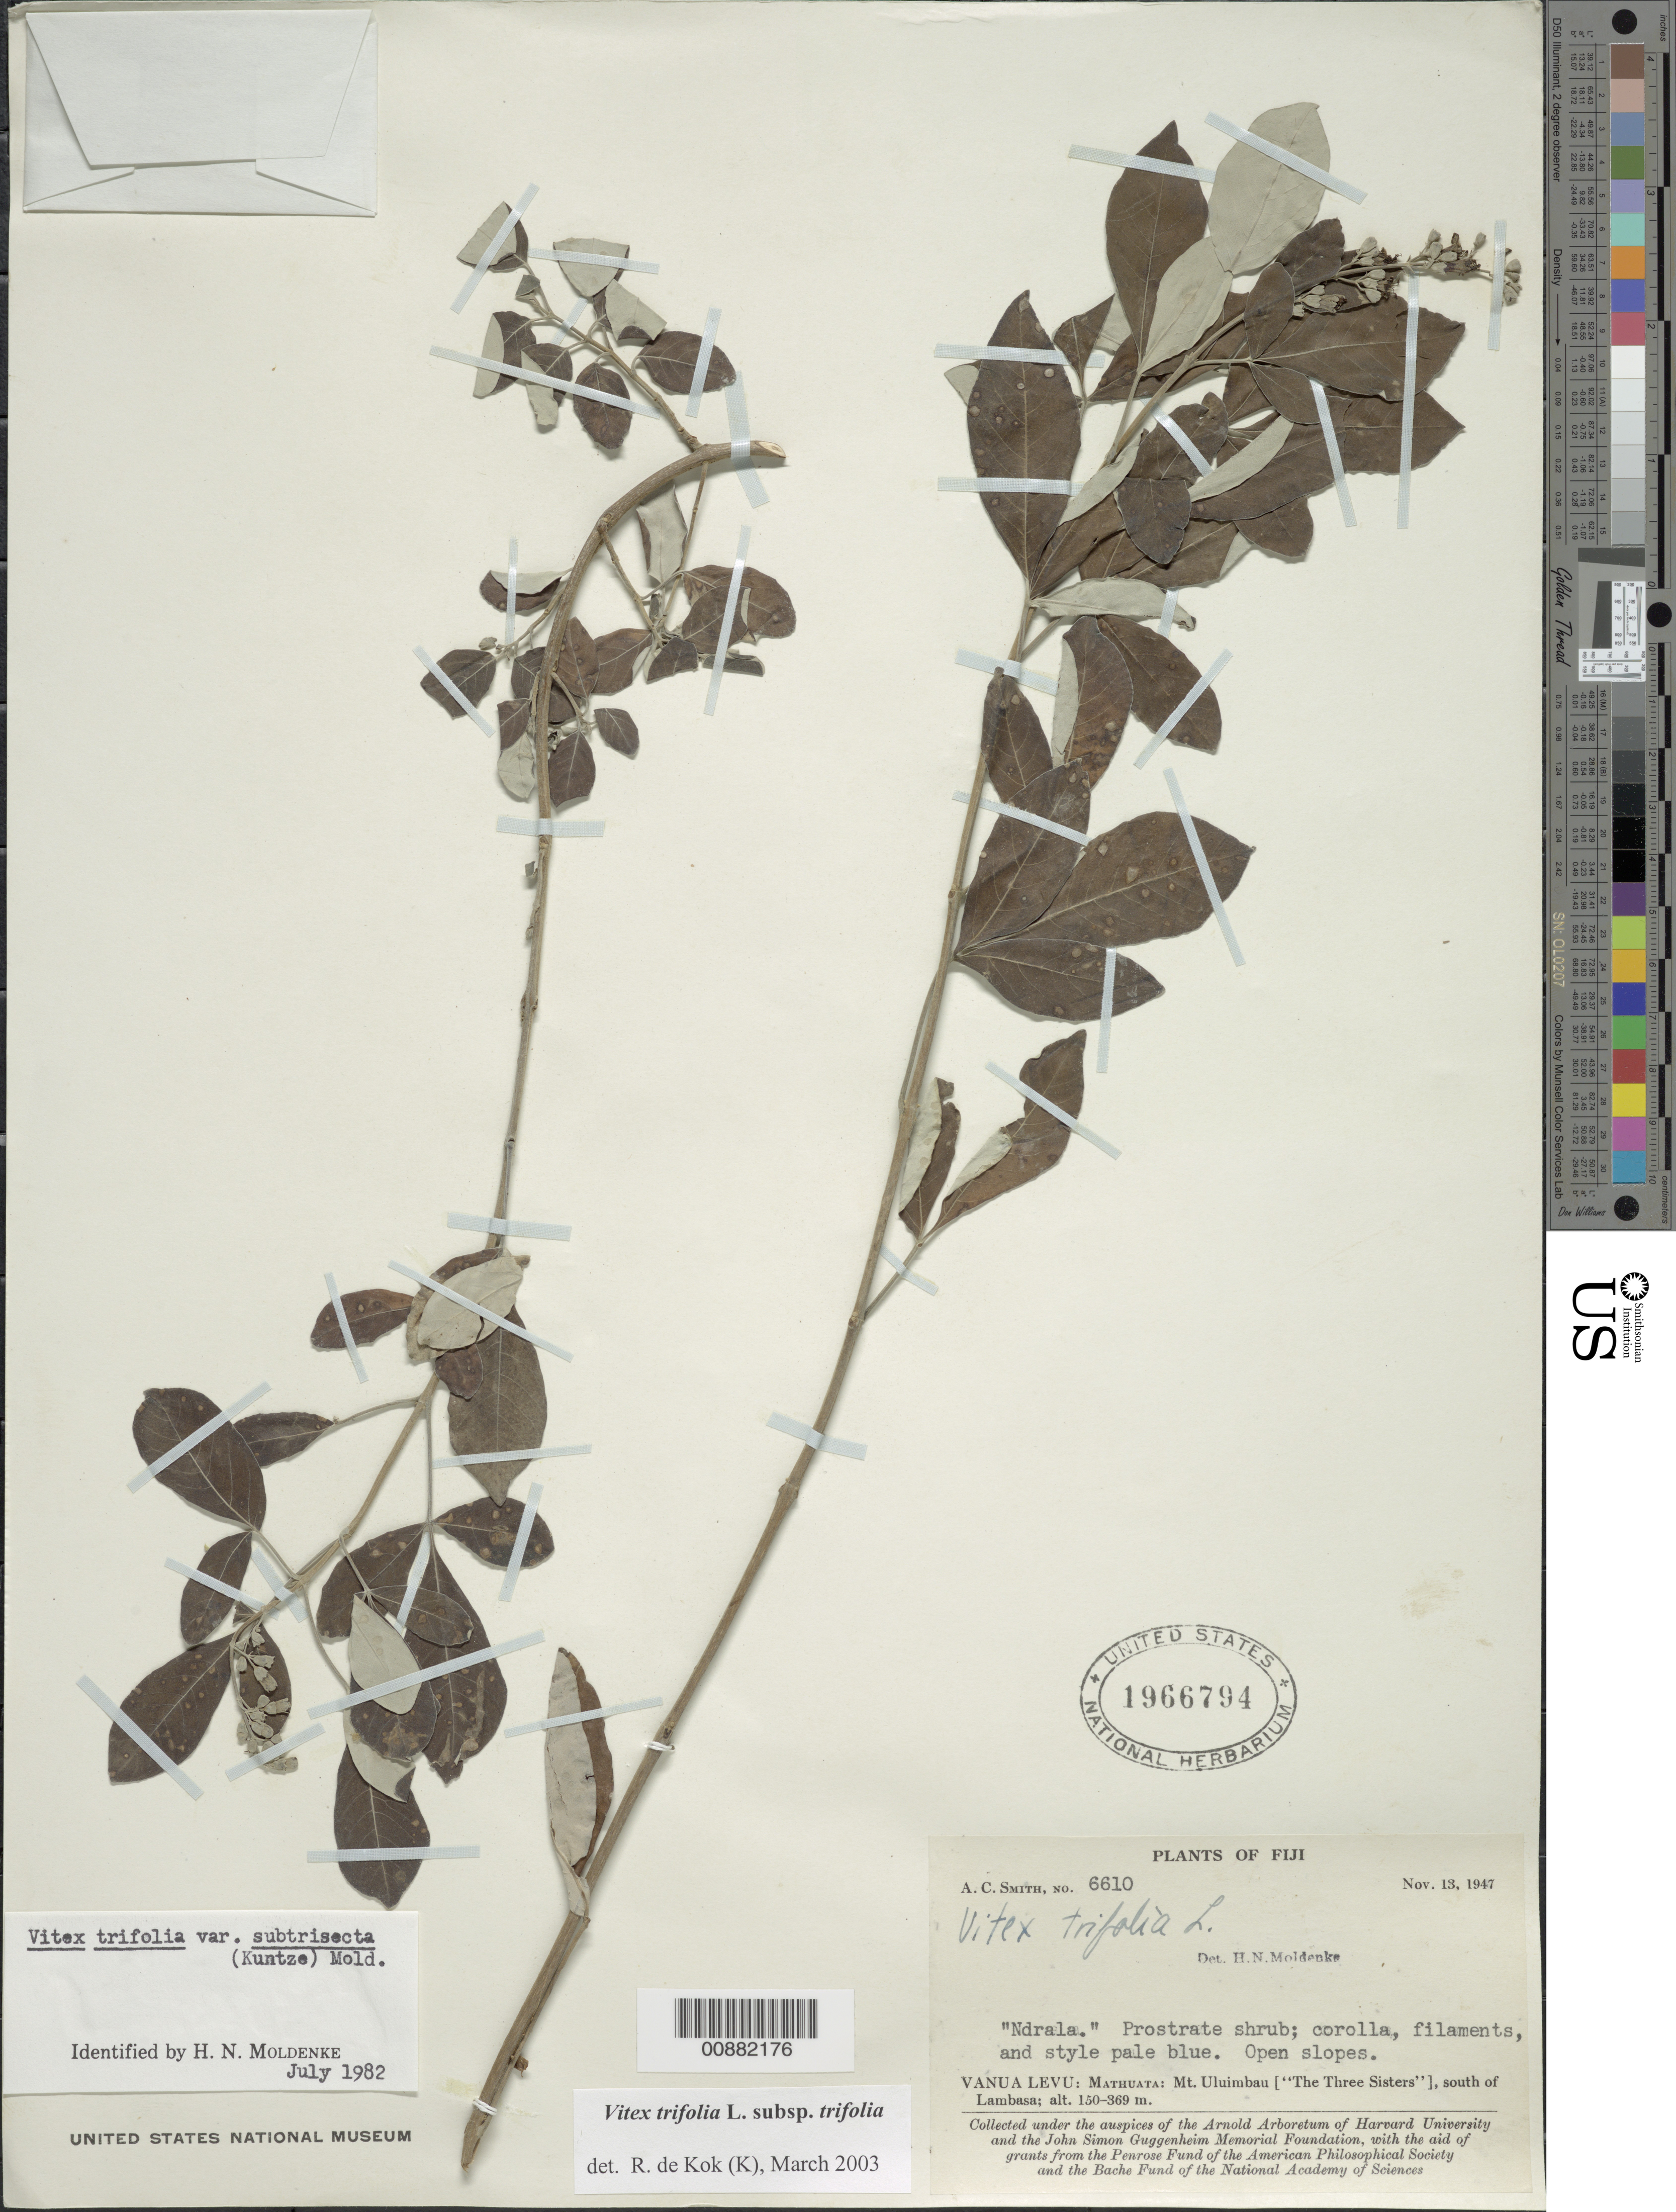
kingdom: Plantae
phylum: Tracheophyta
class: Magnoliopsida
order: Lamiales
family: Lamiaceae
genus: Vitex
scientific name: Vitex trifolia var. trifolia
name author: L.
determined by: Kok, R. de, (K)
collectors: C. A. Smith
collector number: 6610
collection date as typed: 13 Nov 1947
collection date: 1947-11-13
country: Fiji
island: Macuata-i-wai [Mathuata-i-wai]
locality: Mathuata, on banks of Nggawa River, above Lambasa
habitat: open slopes.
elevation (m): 0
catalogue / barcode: US 1966794